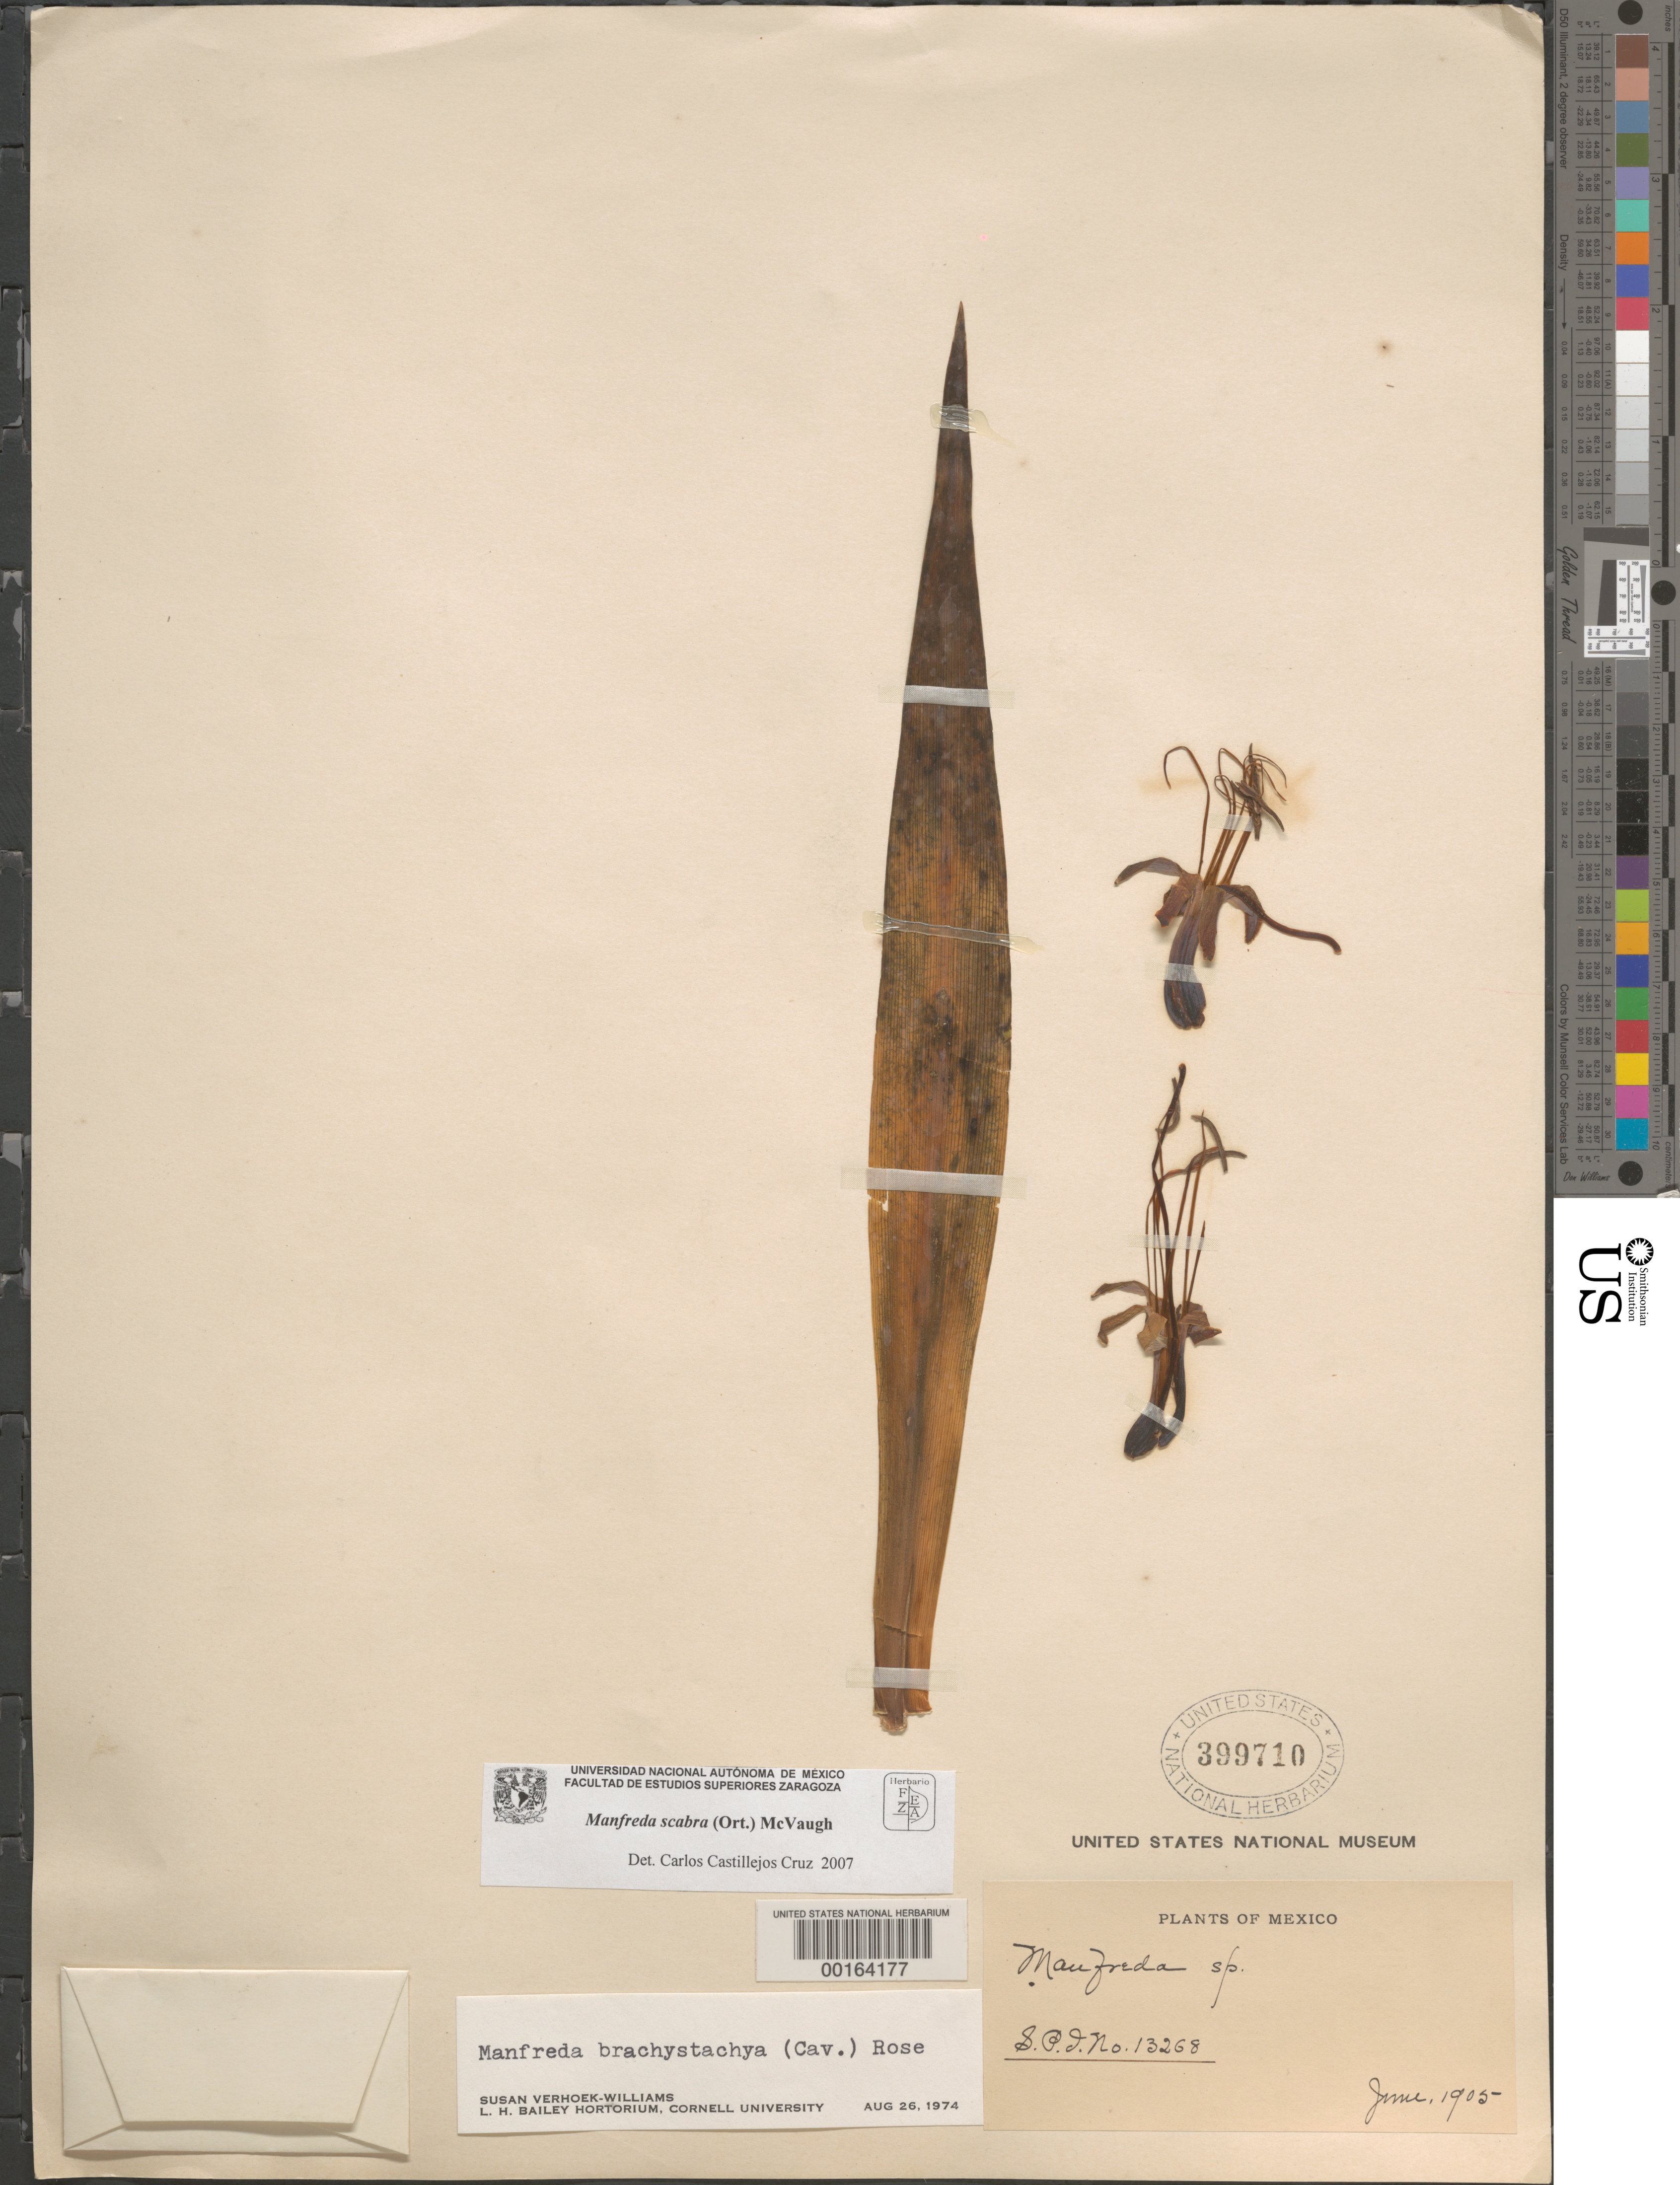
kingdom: Plantae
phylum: Tracheophyta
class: Liliopsida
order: Asparagales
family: Asparagaceae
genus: Manfreda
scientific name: Manfreda scabra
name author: (Ortega) McVaugh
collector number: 13268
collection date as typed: Jun 1905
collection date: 1905-06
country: Mexico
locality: E of Monserrat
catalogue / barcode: US 399710